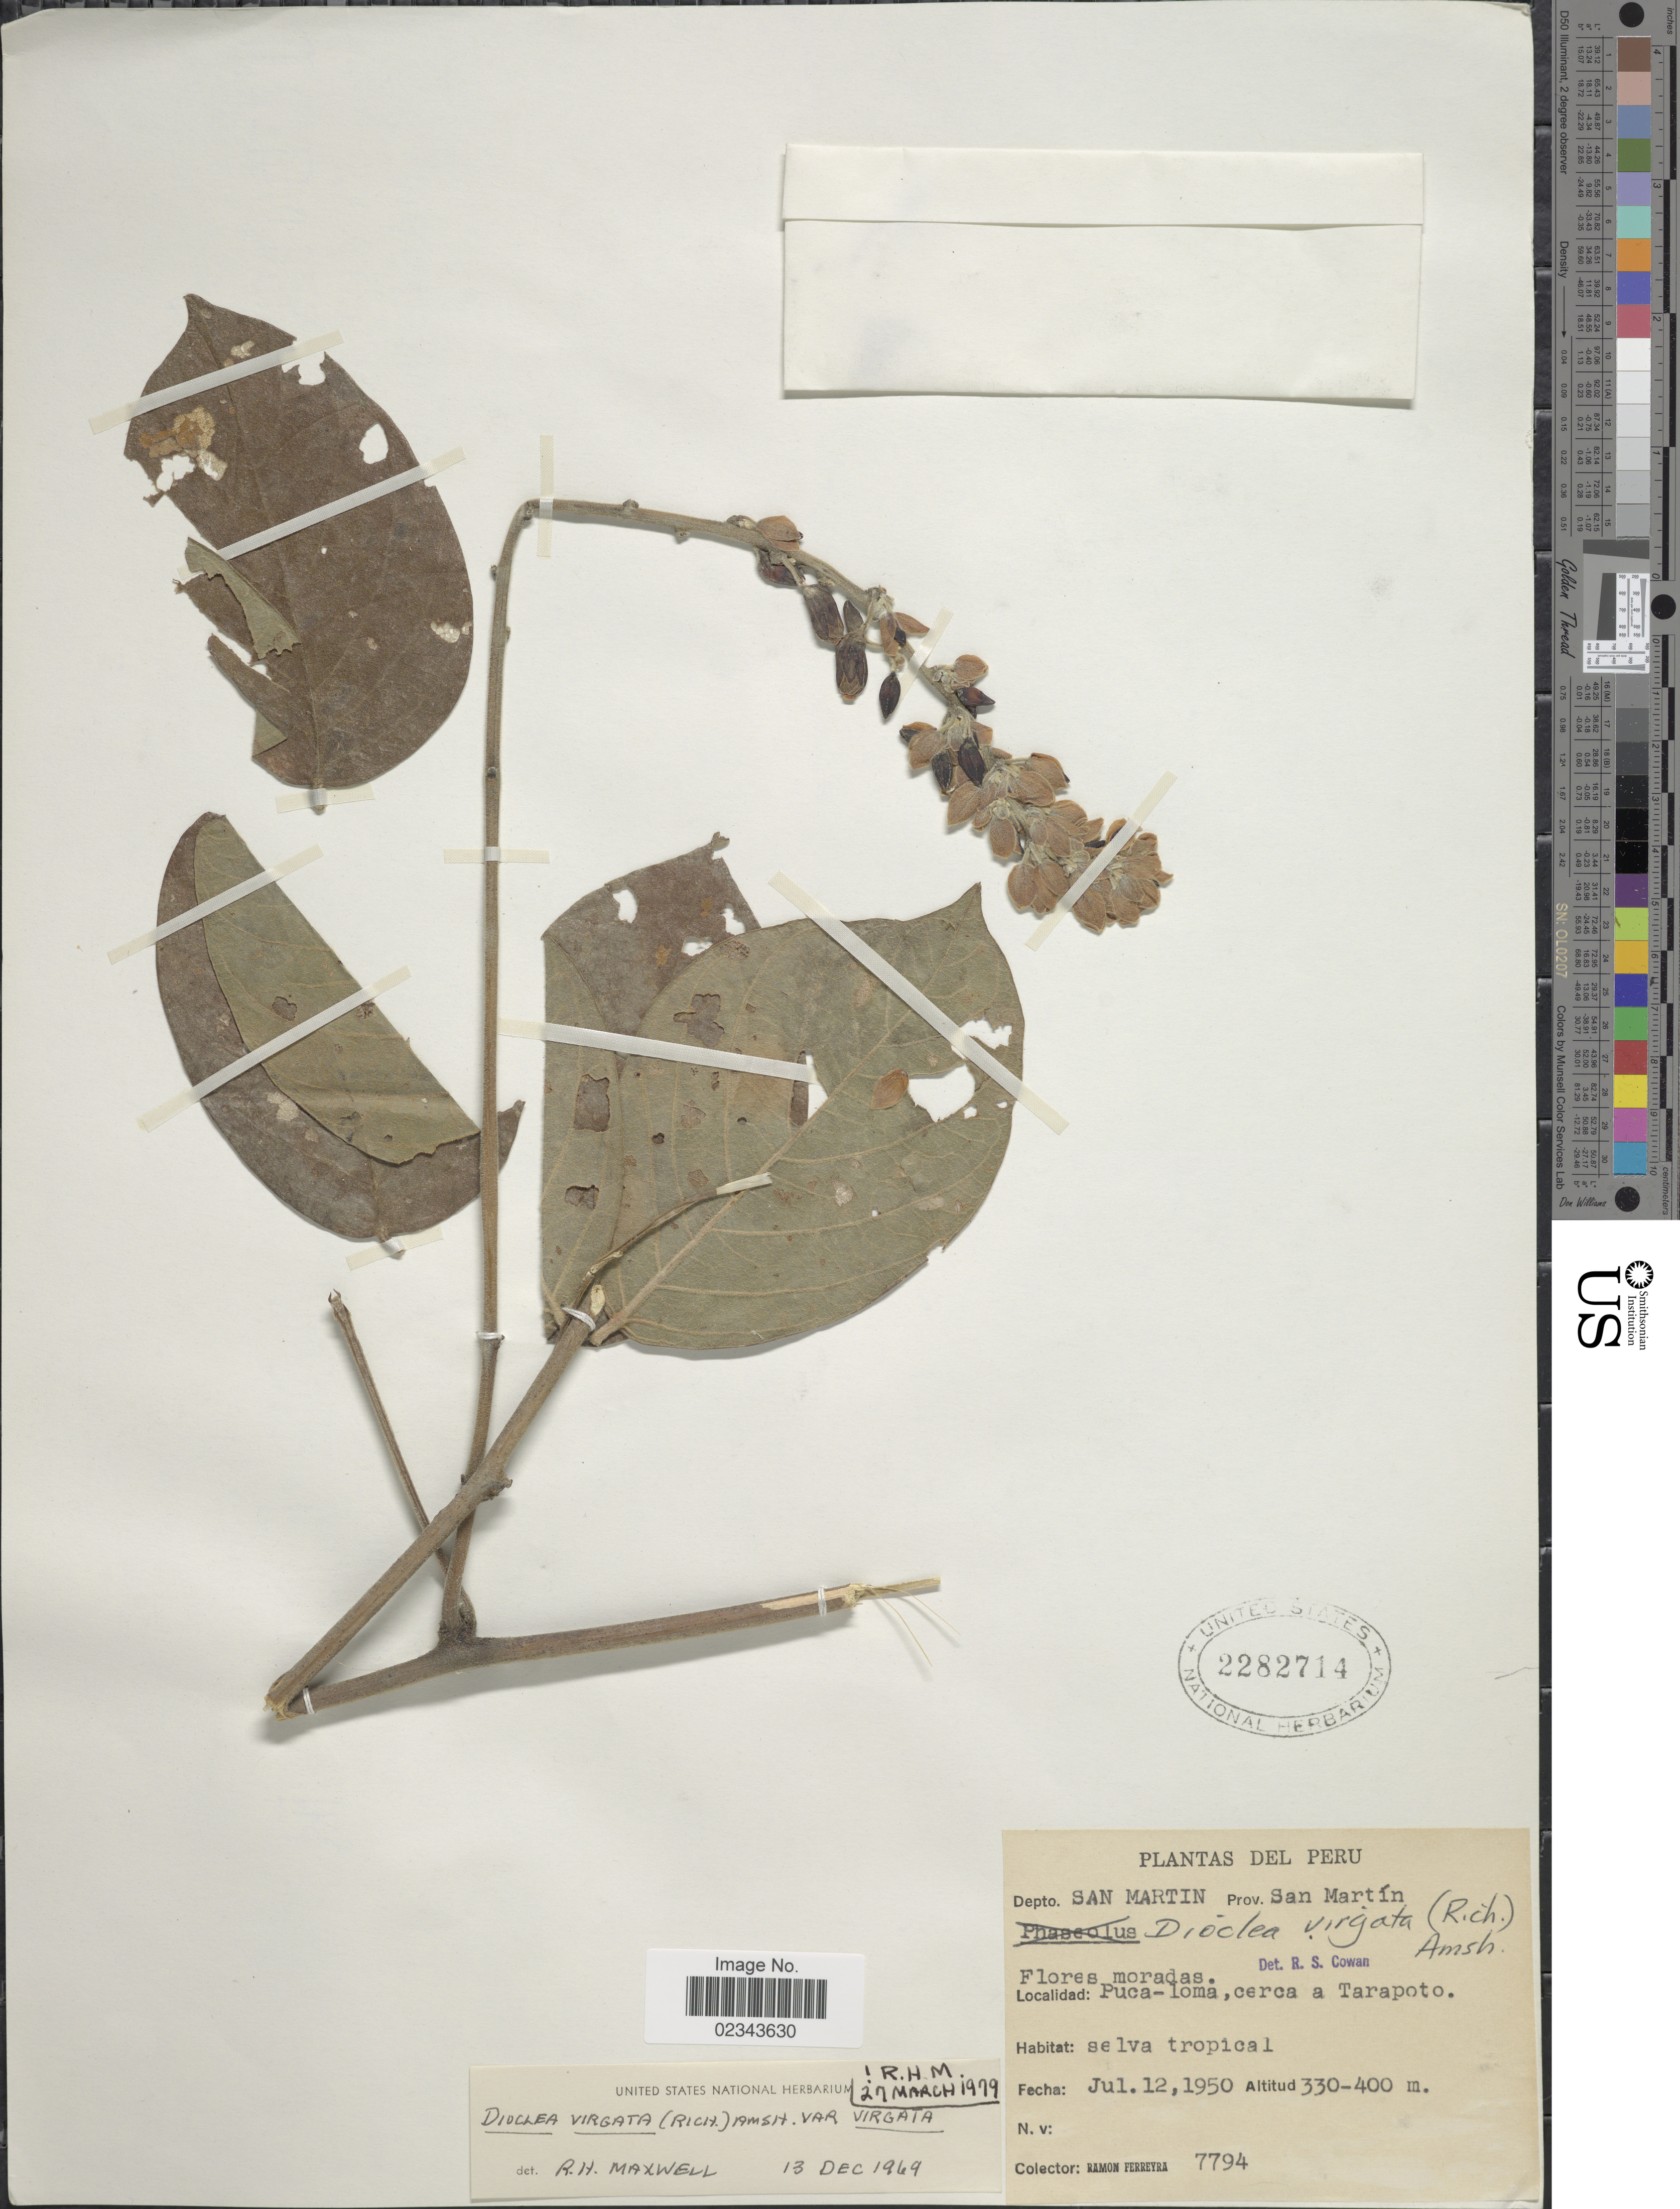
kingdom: Plantae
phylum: Tracheophyta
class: Magnoliopsida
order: Fabales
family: Fabaceae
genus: Dioclea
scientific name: Dioclea virgata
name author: (Rich.) Amshoff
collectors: R. A. Ferreyra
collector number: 7794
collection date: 1950-07-12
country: Peru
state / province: San Martín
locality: Depto. San Martin, Puca-loma, cerca a Tarapoto.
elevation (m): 330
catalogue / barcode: US 2282714